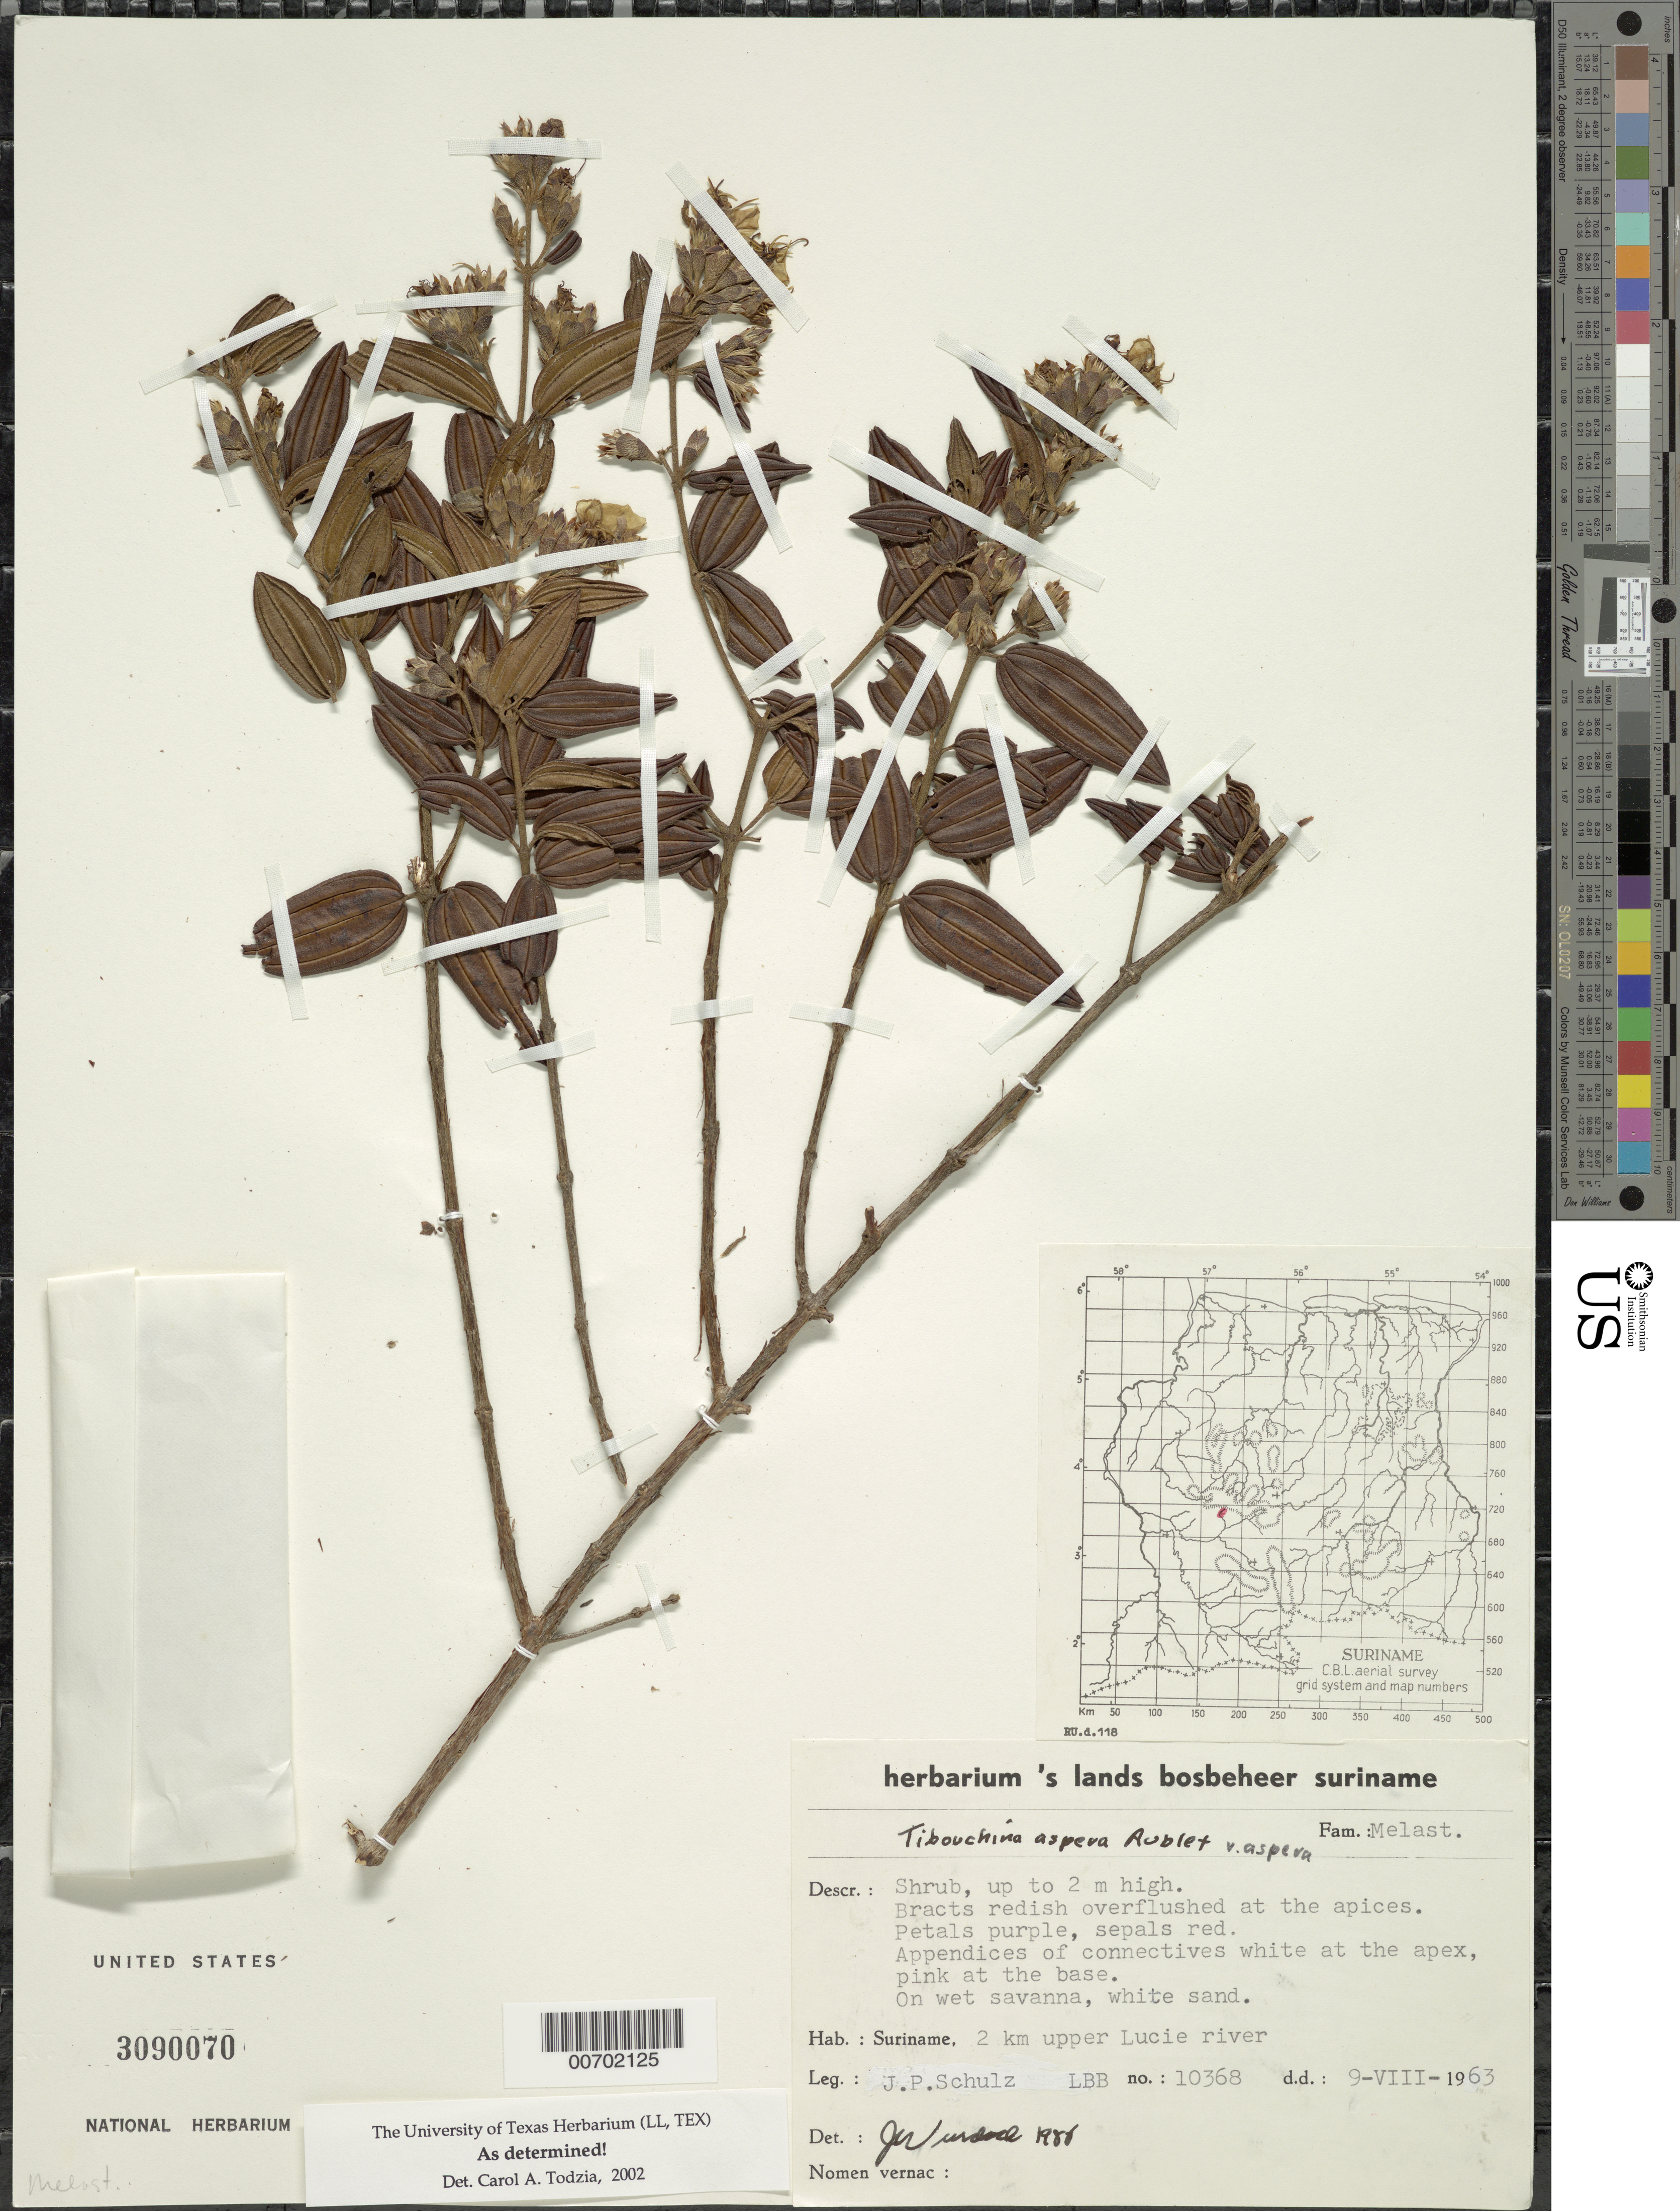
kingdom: Plantae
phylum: Tracheophyta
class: Magnoliopsida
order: Myrtales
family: Melastomataceae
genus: Tibouchina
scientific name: Tibouchina aspera var. aspera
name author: Aubl.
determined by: Todzia, C. A., (TEX), University of Texas Austin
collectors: J. P. Schulz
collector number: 10368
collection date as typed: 9-Aug-63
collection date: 1963-08-09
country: Suriname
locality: Lucie R. to Wilhelmina Mts., near km 2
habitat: Wet savanna, white sand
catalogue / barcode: US 3090070